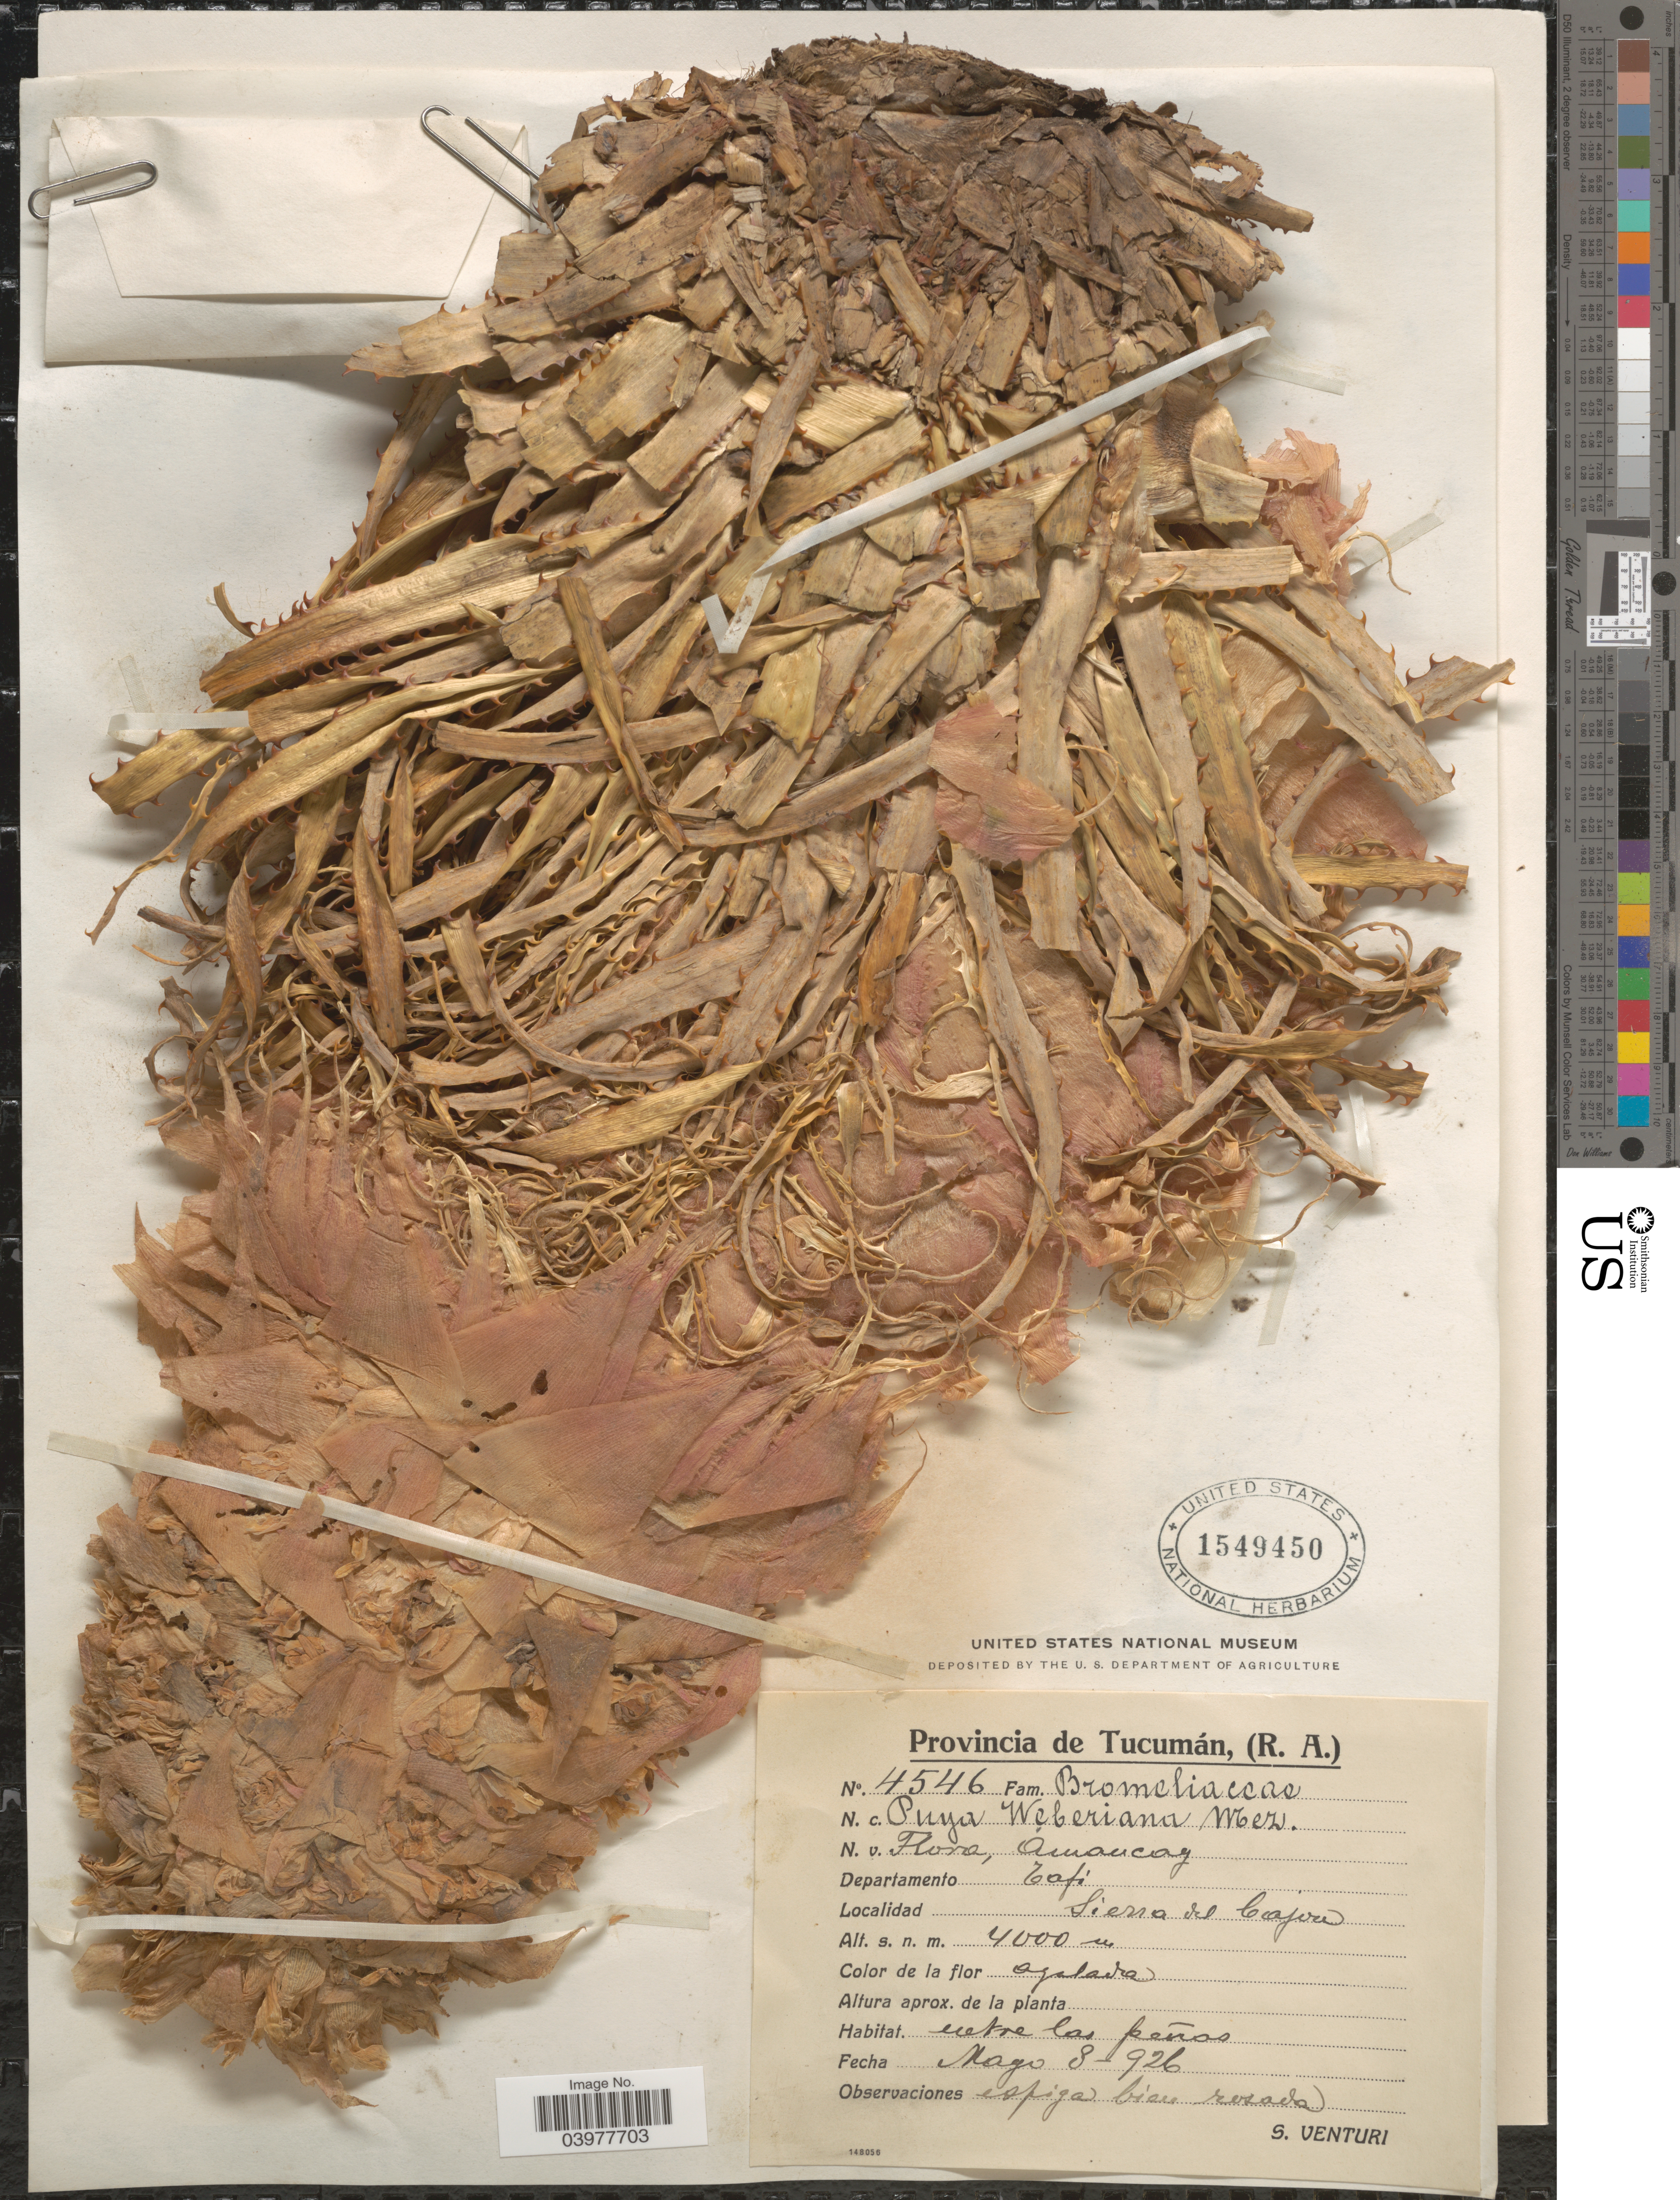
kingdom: Plantae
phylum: Tracheophyta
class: Liliopsida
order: Poales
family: Bromeliaceae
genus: Puya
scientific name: Puya weberiana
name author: É. Morren ex Mez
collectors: S. Venturi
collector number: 4546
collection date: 1926-05-08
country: Argentina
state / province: Tucuman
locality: Departamento Tafí. Sierra del Cajon.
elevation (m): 4000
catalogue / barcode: US 1549450